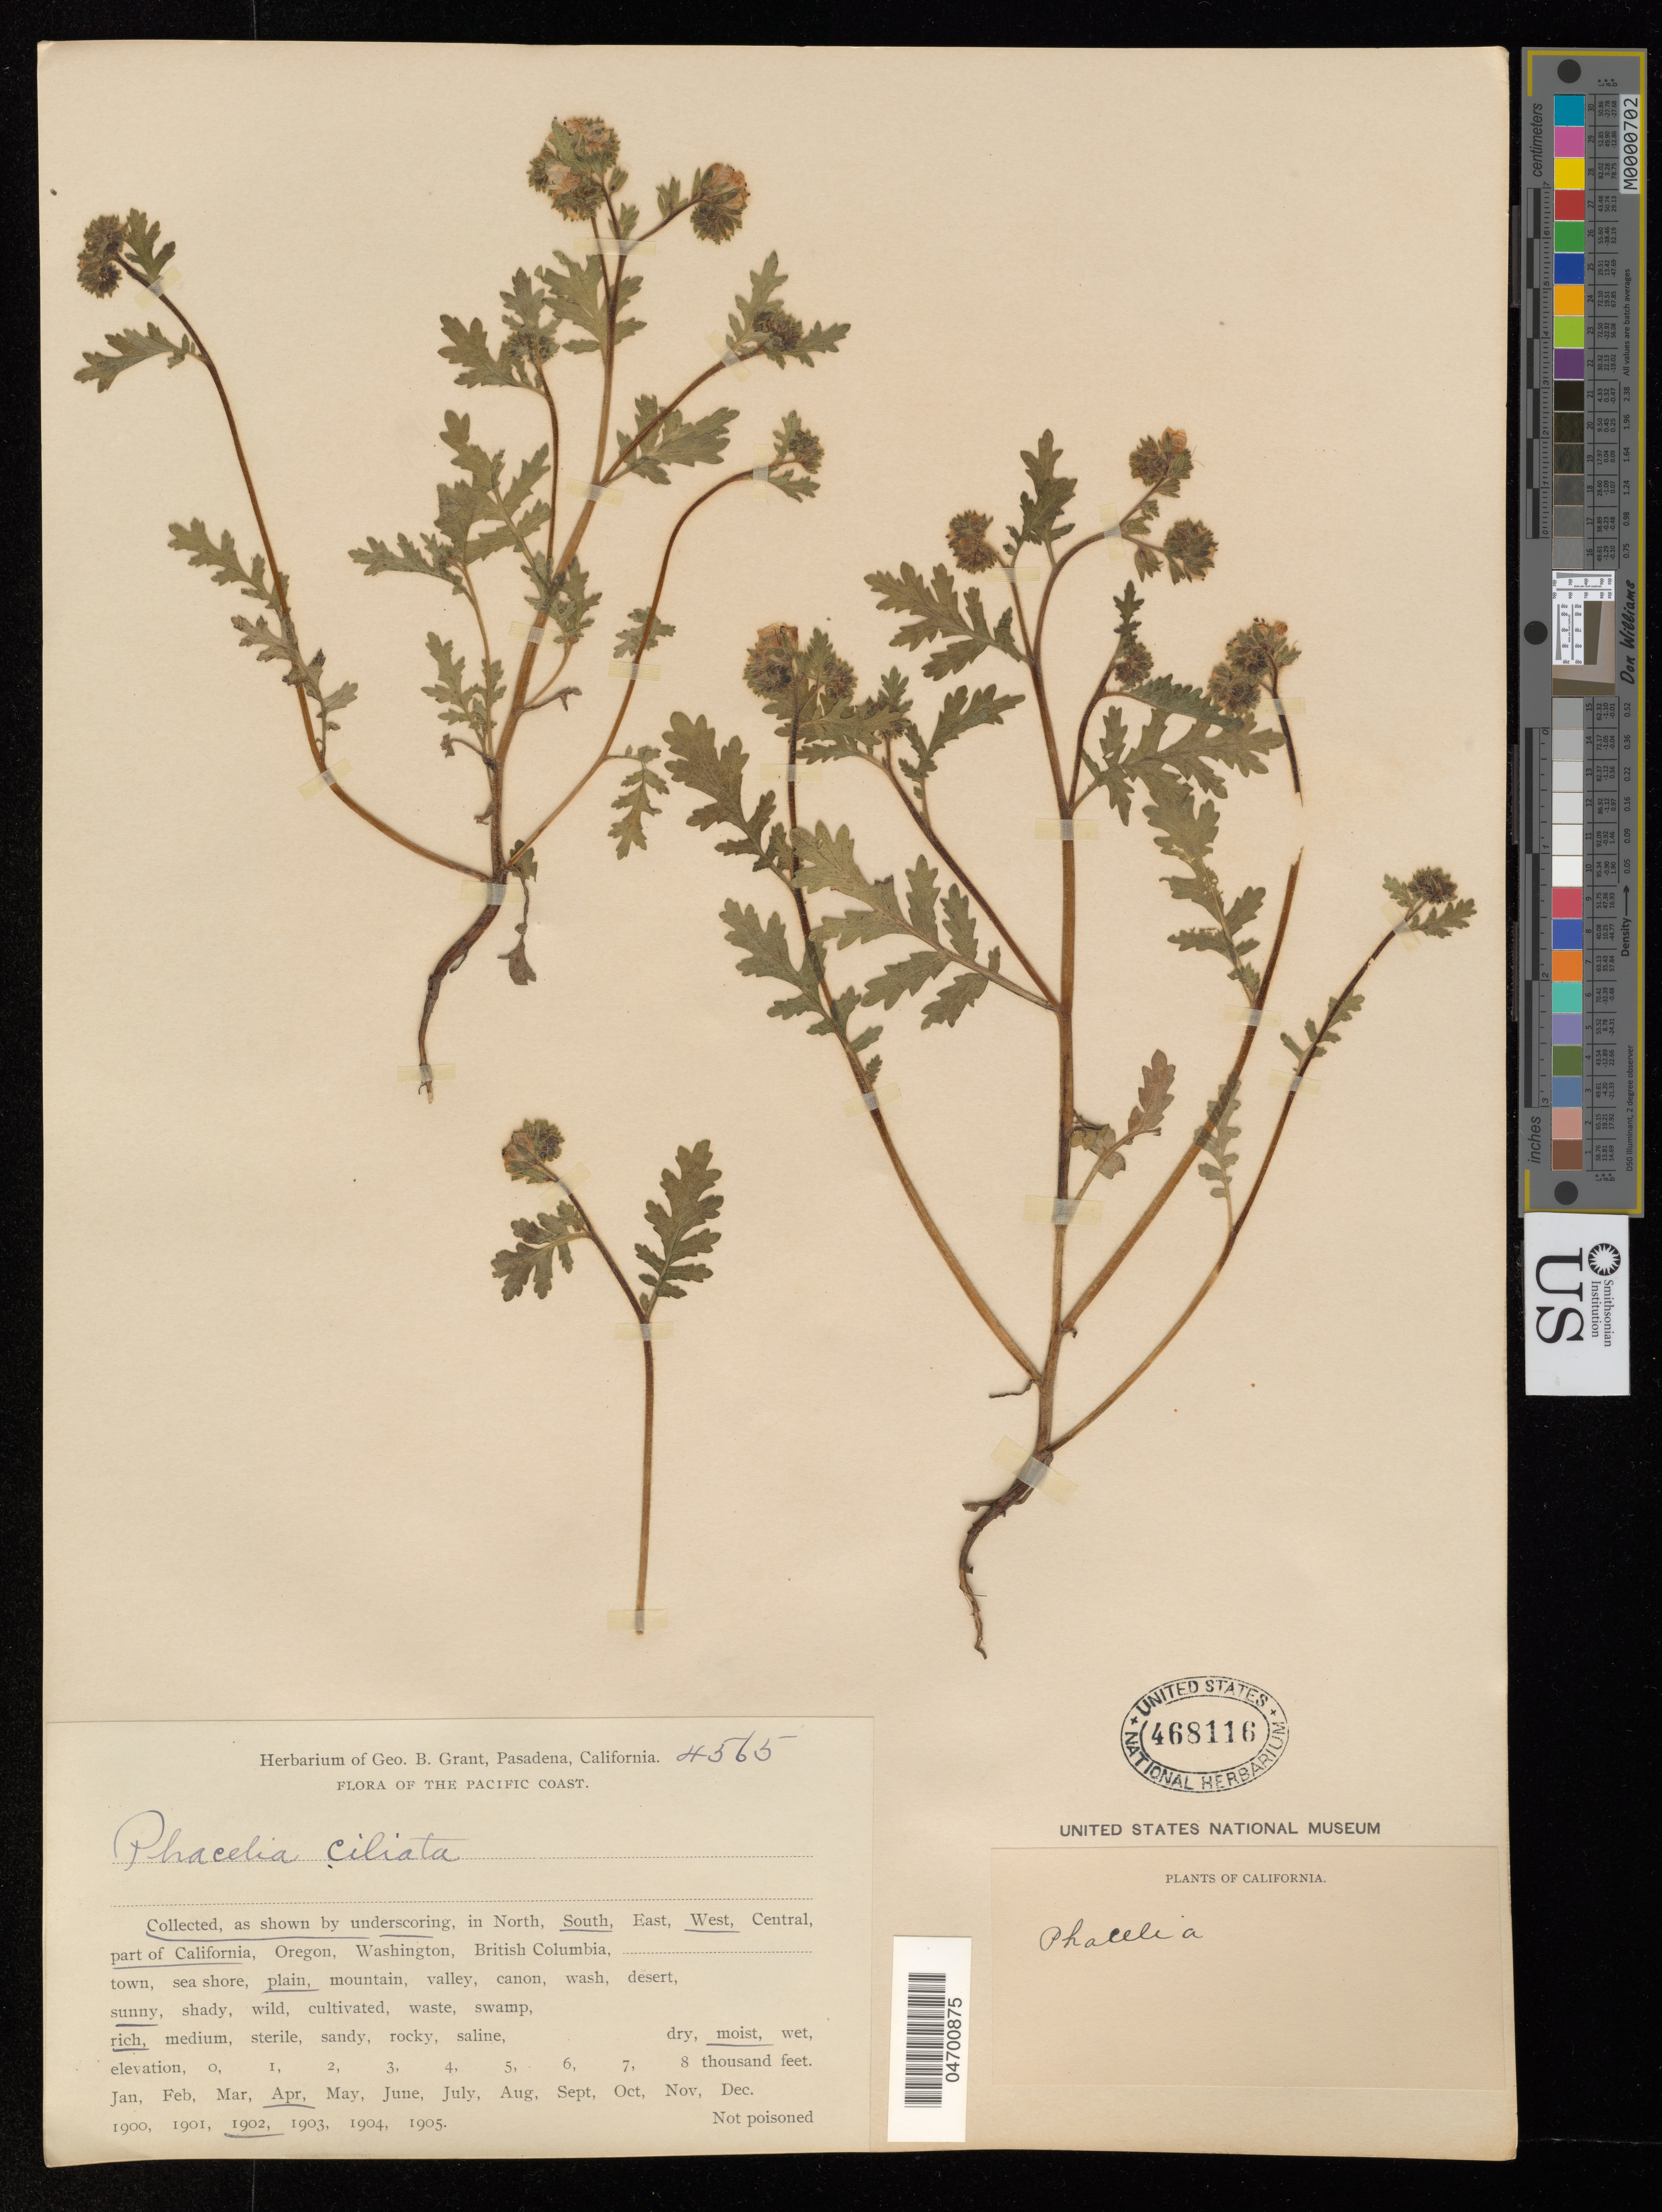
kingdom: Plantae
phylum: Tracheophyta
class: Magnoliopsida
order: Boraginales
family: Hydrophyllaceae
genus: Phacelia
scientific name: Phacelia ciliata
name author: Benth.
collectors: ex herb. Geo. B. Grant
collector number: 4565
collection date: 1902-04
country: United States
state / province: California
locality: The Pacific Coast. South, West, part of California.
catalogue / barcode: US 468116